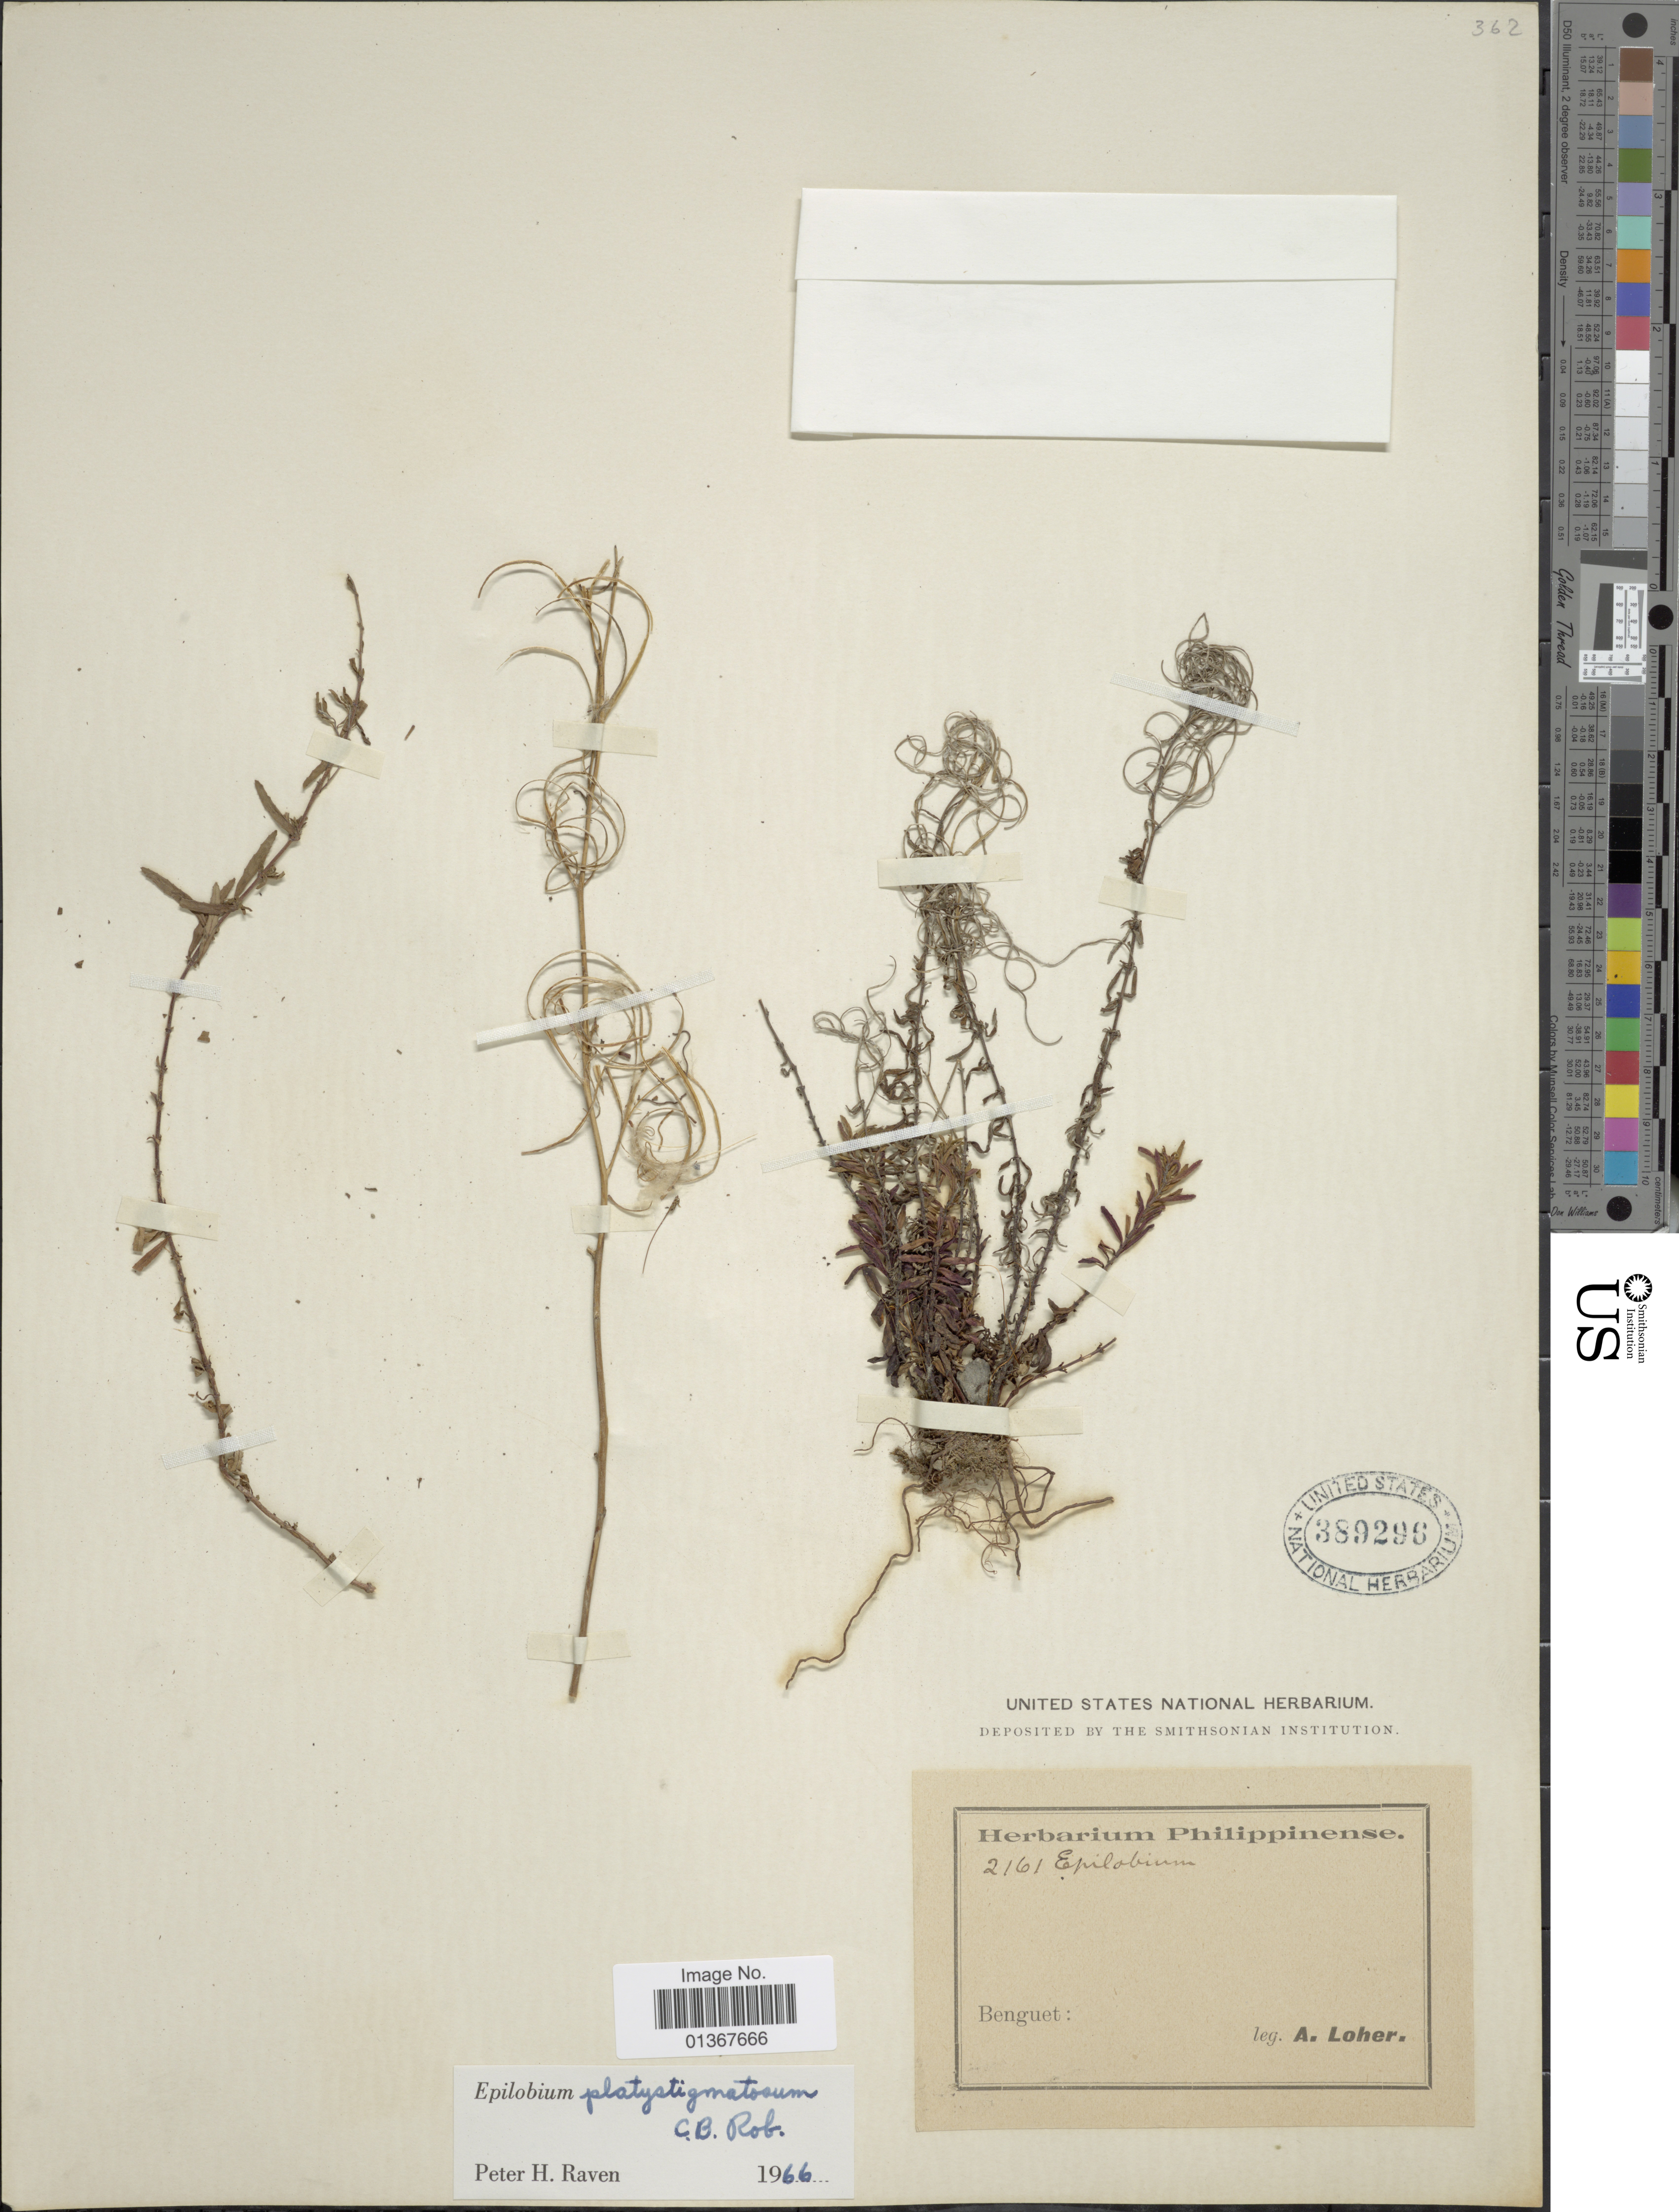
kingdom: Plantae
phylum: Tracheophyta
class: Magnoliopsida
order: Myrtales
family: Onagraceae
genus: Epilobium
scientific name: Epilobium platystigmatosum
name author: C.B. Rob.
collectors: A. Loher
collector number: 2161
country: Philippines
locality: Benguet.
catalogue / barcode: US 389296